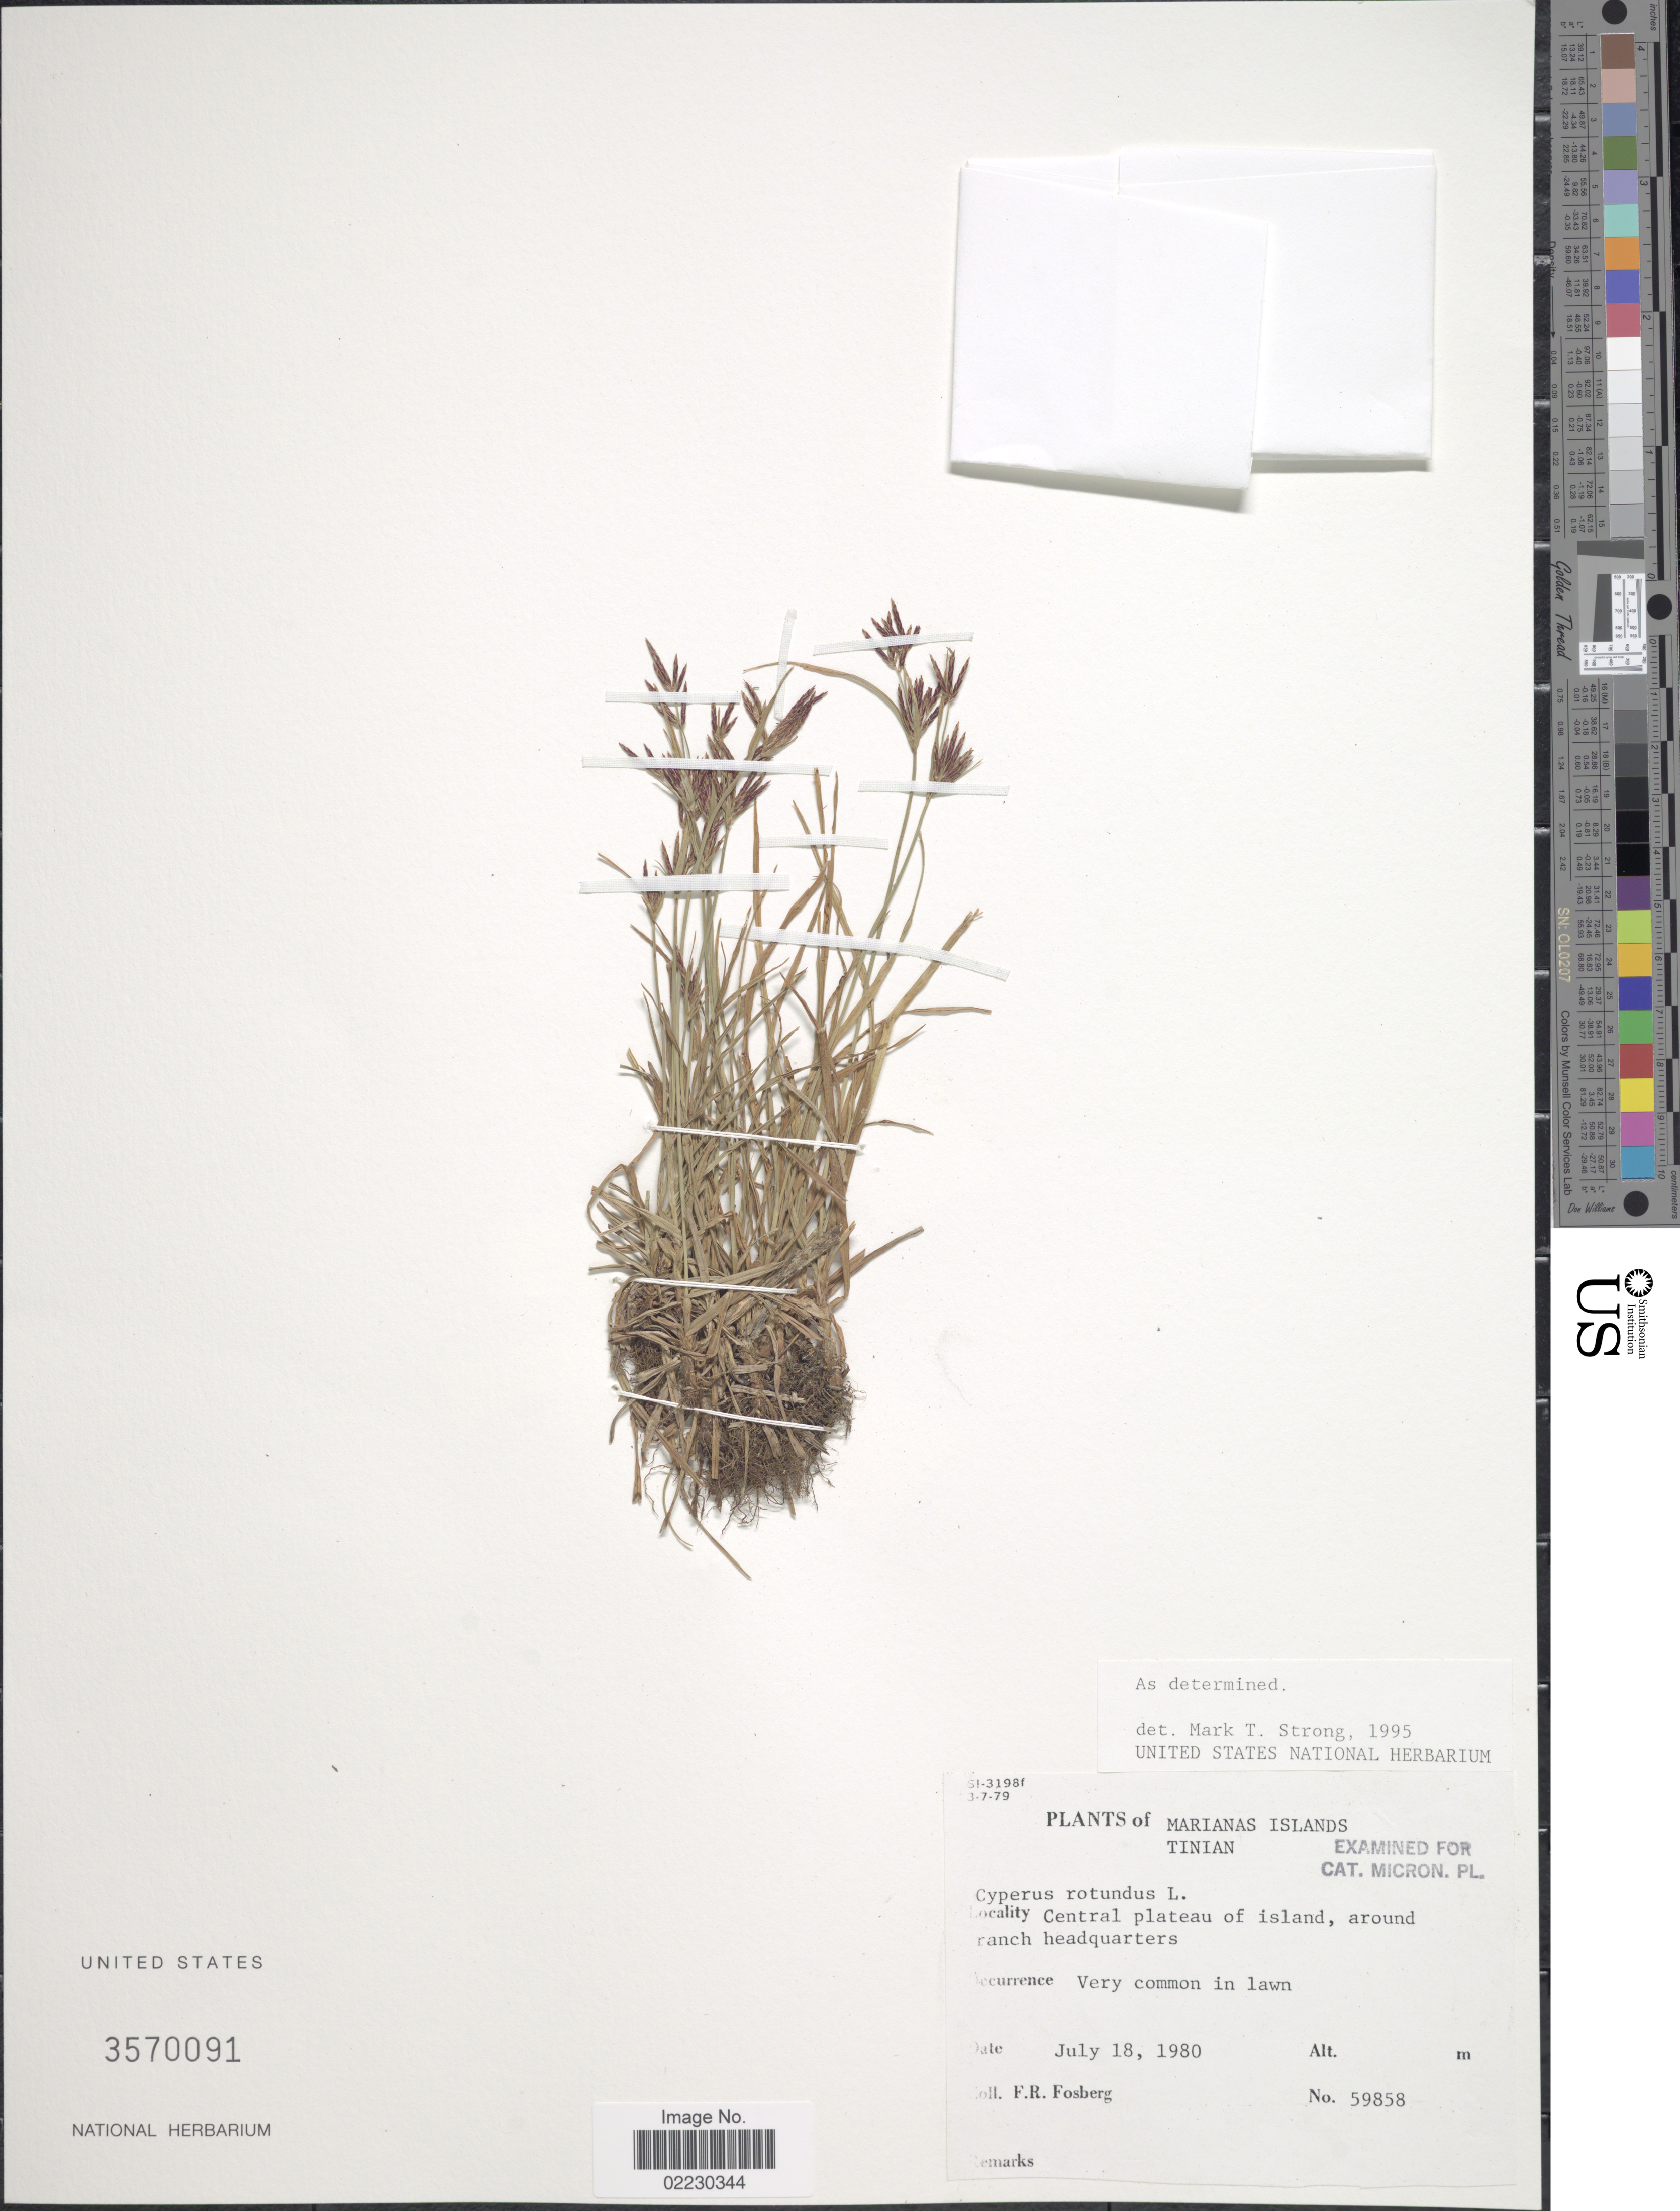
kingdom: Plantae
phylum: Tracheophyta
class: Liliopsida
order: Poales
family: Cyperaceae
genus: Cyperus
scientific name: Cyperus rotundus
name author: L.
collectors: F. R. Fosberg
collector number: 59858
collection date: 1980-07-18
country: Northern Mariana Islands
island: Tinian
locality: Tinian, Central plateau of island, around raunch headquarters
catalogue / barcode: US 3570091